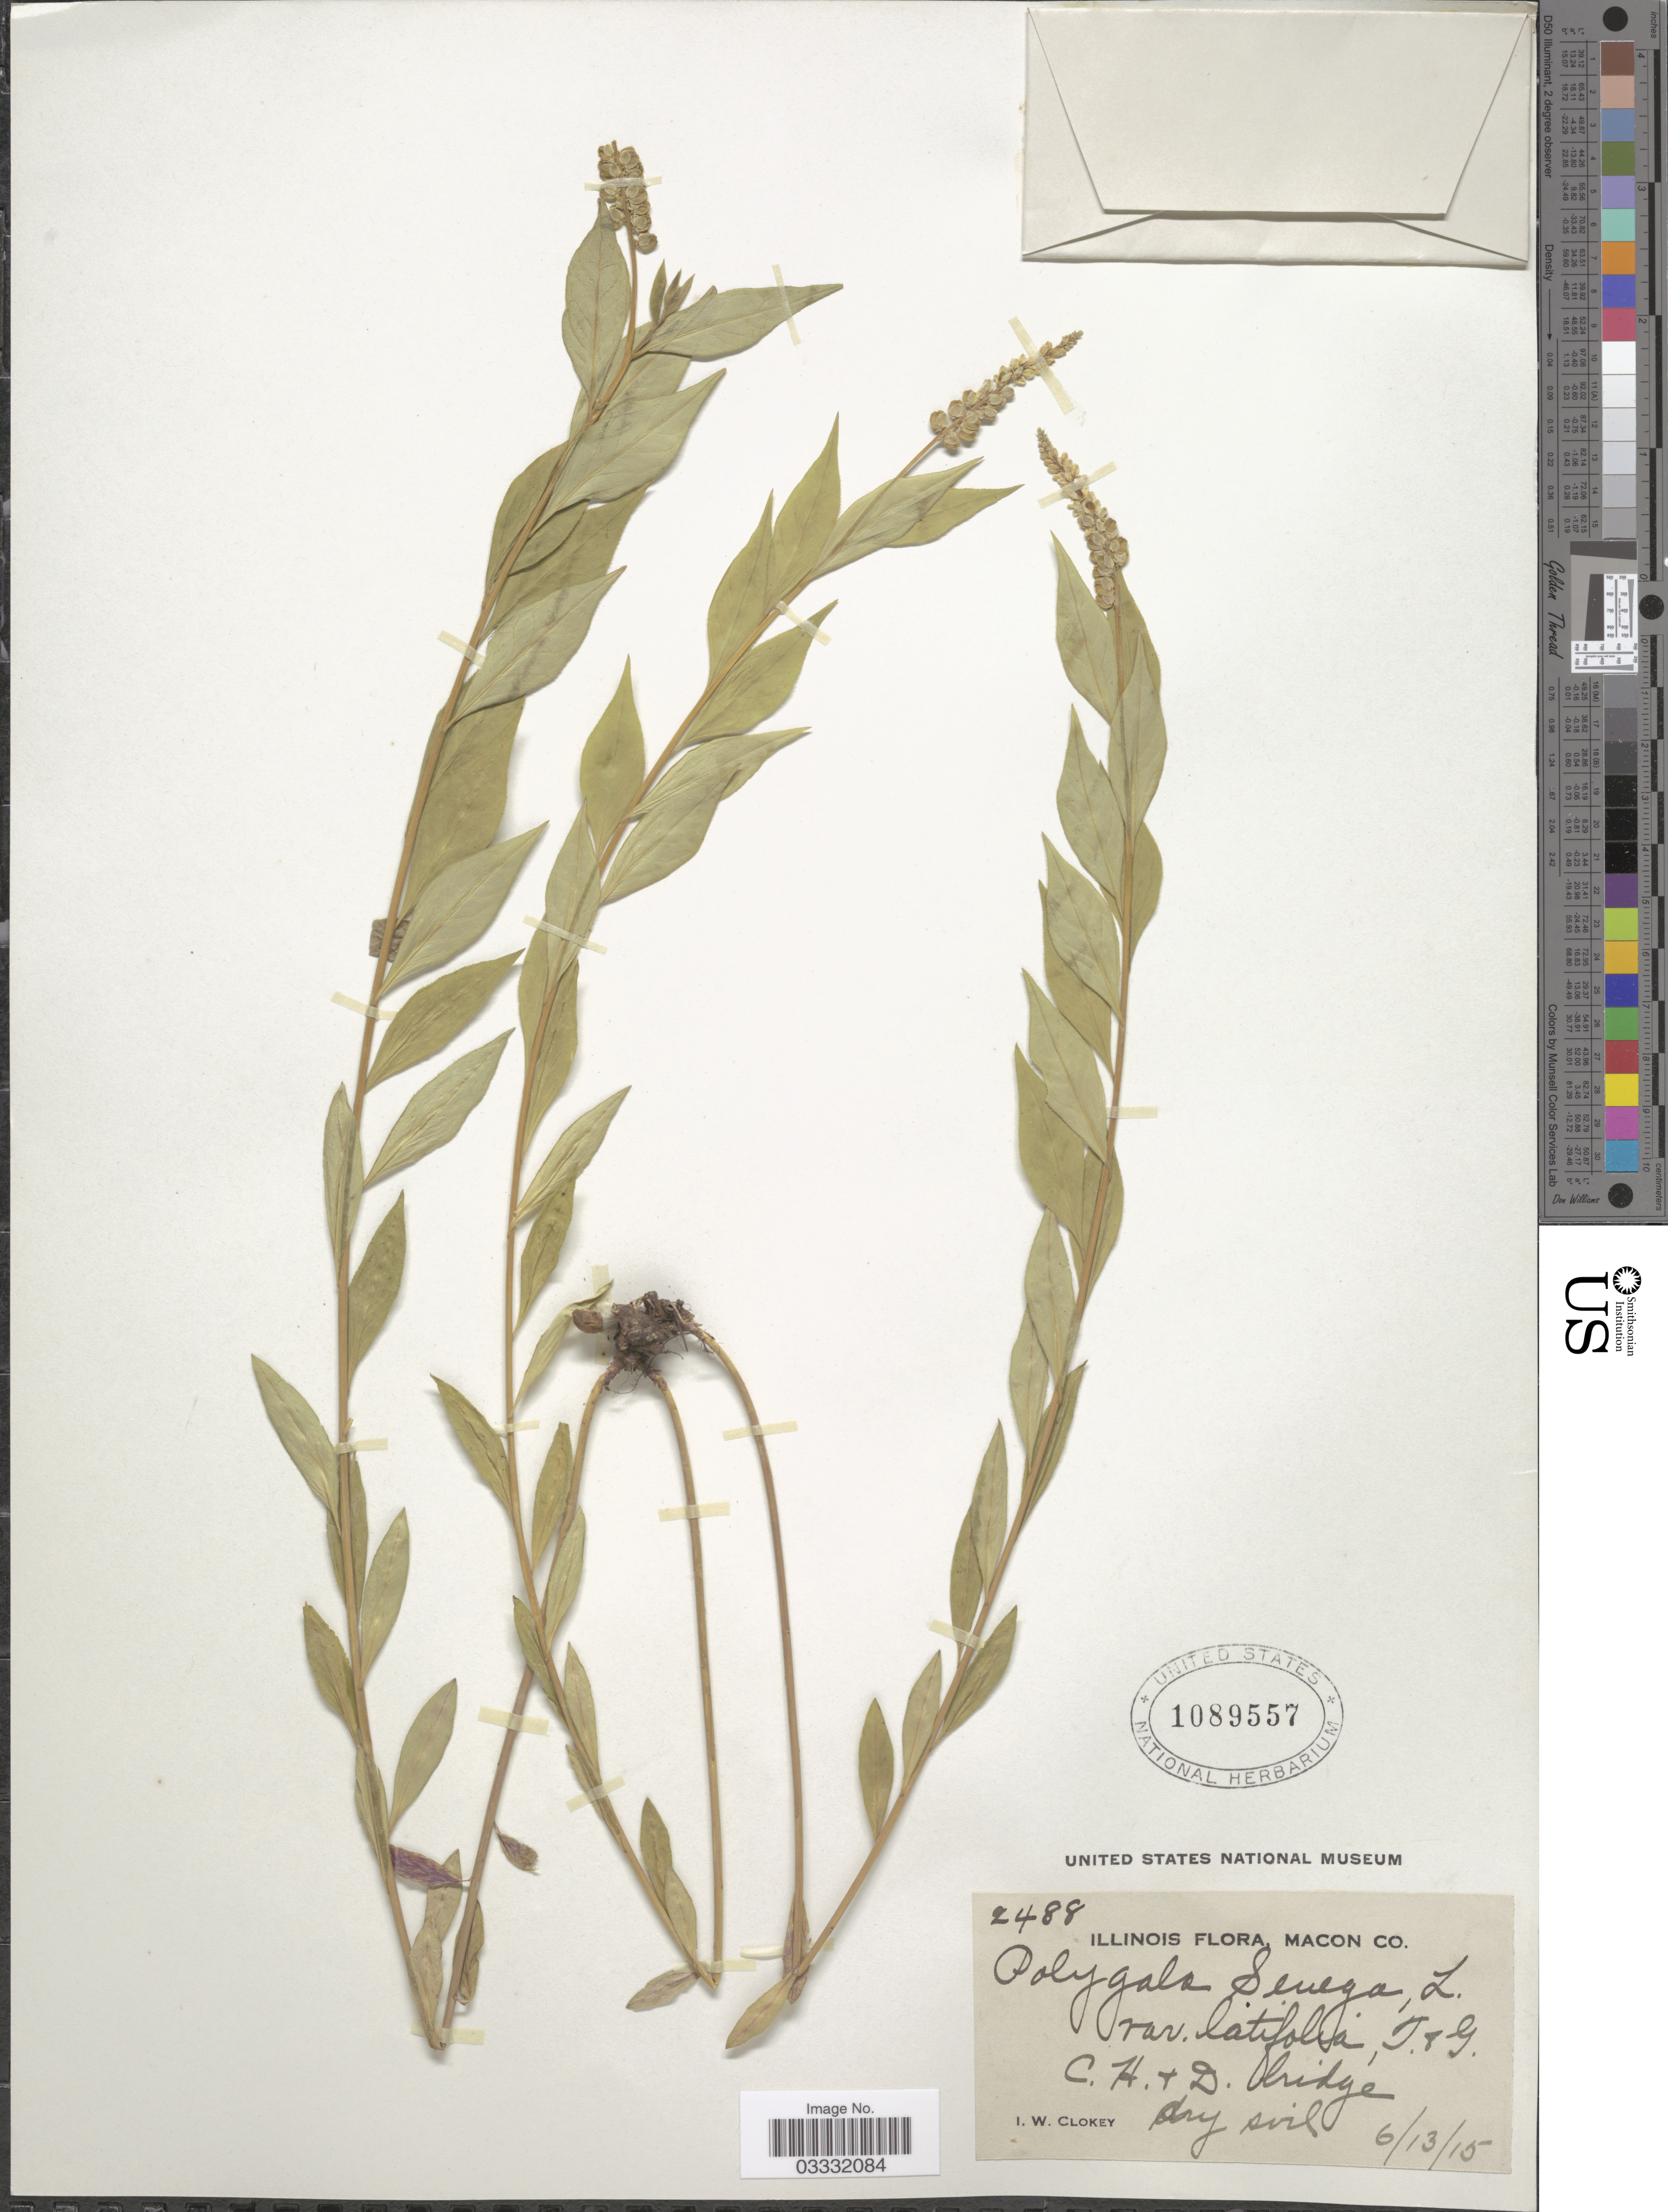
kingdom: Plantae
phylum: Tracheophyta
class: Magnoliopsida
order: Fabales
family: Polygalaceae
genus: Polygala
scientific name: Polygala senega var. latifolia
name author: Torr. & A. Gray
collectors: I. W. Clokey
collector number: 2488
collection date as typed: Transcribed d/m/y: 13/6/15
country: United States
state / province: Illinois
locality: Macon Co. C.H. + D. bridge.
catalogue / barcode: US 1089557